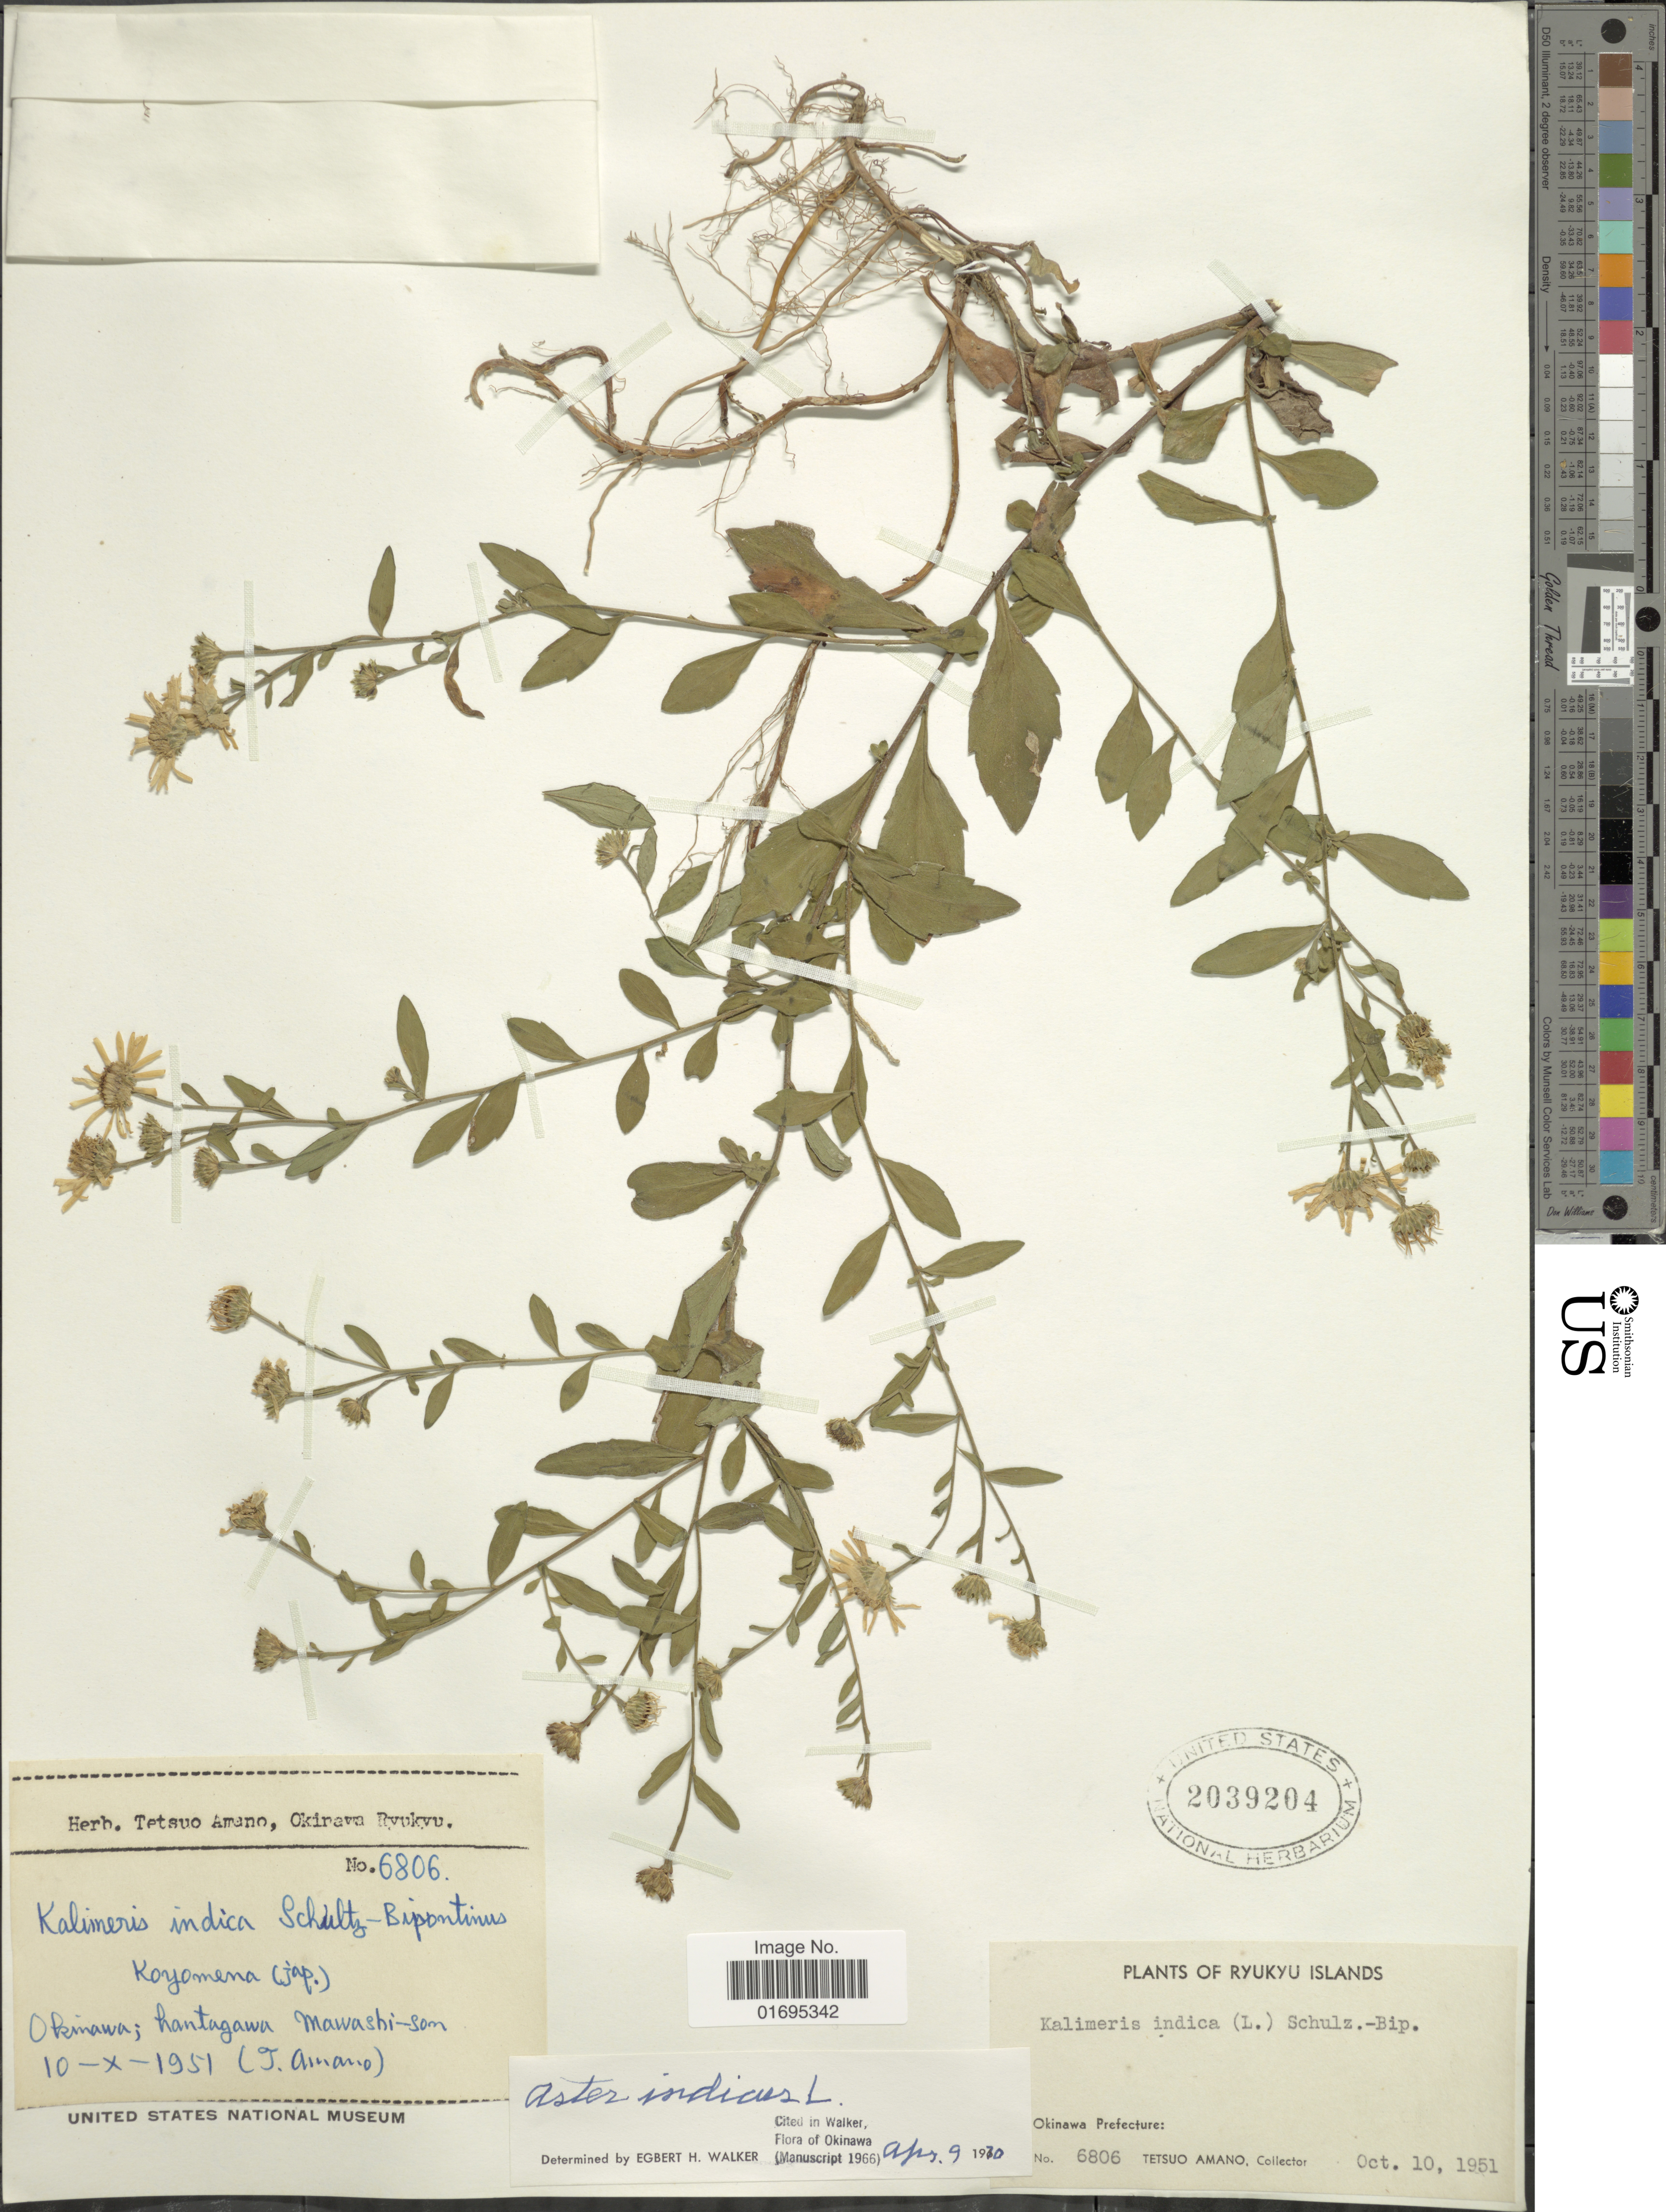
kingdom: Plantae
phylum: Tracheophyta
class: Magnoliopsida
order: Asterales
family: Asteraceae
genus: Kalimeris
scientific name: Kalimeris indica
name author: (L.) Sch. Bip.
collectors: T. Amano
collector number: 6806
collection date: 1951-10-10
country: Japan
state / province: Okinawa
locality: Ryukyu Islands, Okinawa Prefecture, Hatagawa Mawashi-san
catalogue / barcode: US 2039204